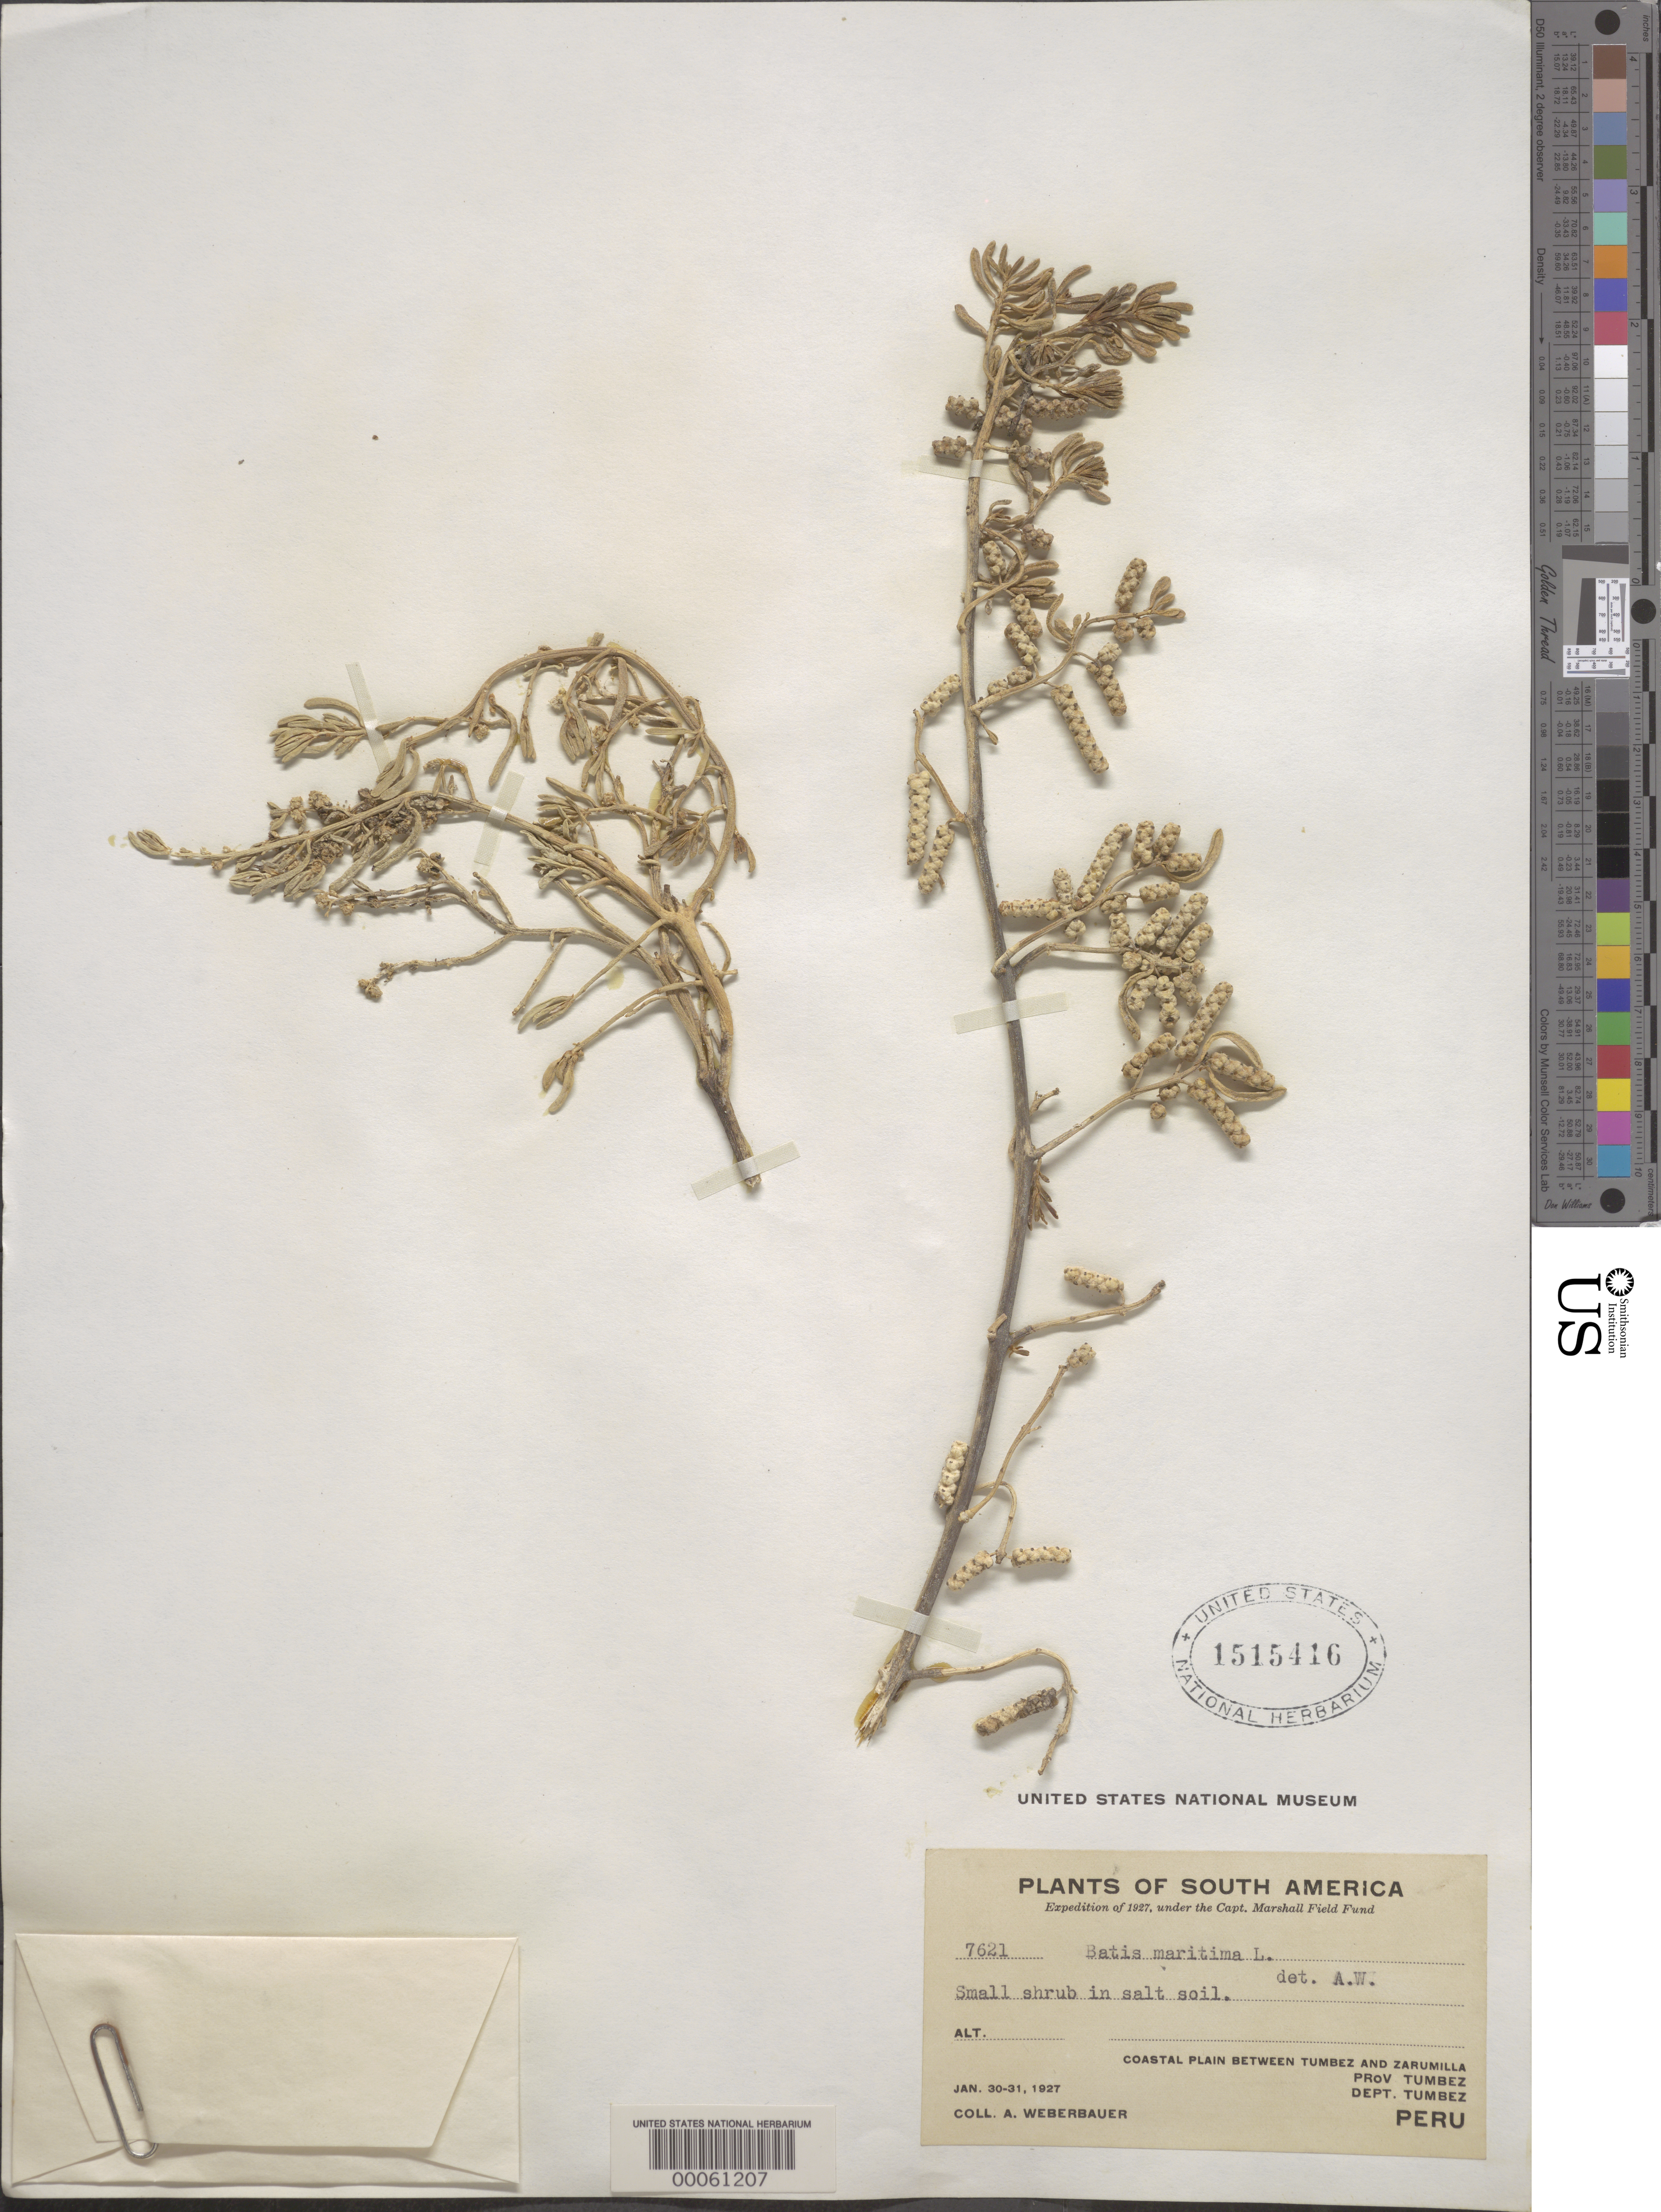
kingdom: Plantae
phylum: Tracheophyta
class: Magnoliopsida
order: Brassicales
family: Bataceae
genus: Batis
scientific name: Batis maritima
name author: L.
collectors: A. Weberbauer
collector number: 7621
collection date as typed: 30 Jan 1927 to 31 Jan 1927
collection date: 1927-01-30/1927-01-31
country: Peru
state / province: Tumbes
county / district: Tumbes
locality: Coastal plain between tumbez and zarumilla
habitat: In salt soil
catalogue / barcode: US 1515416